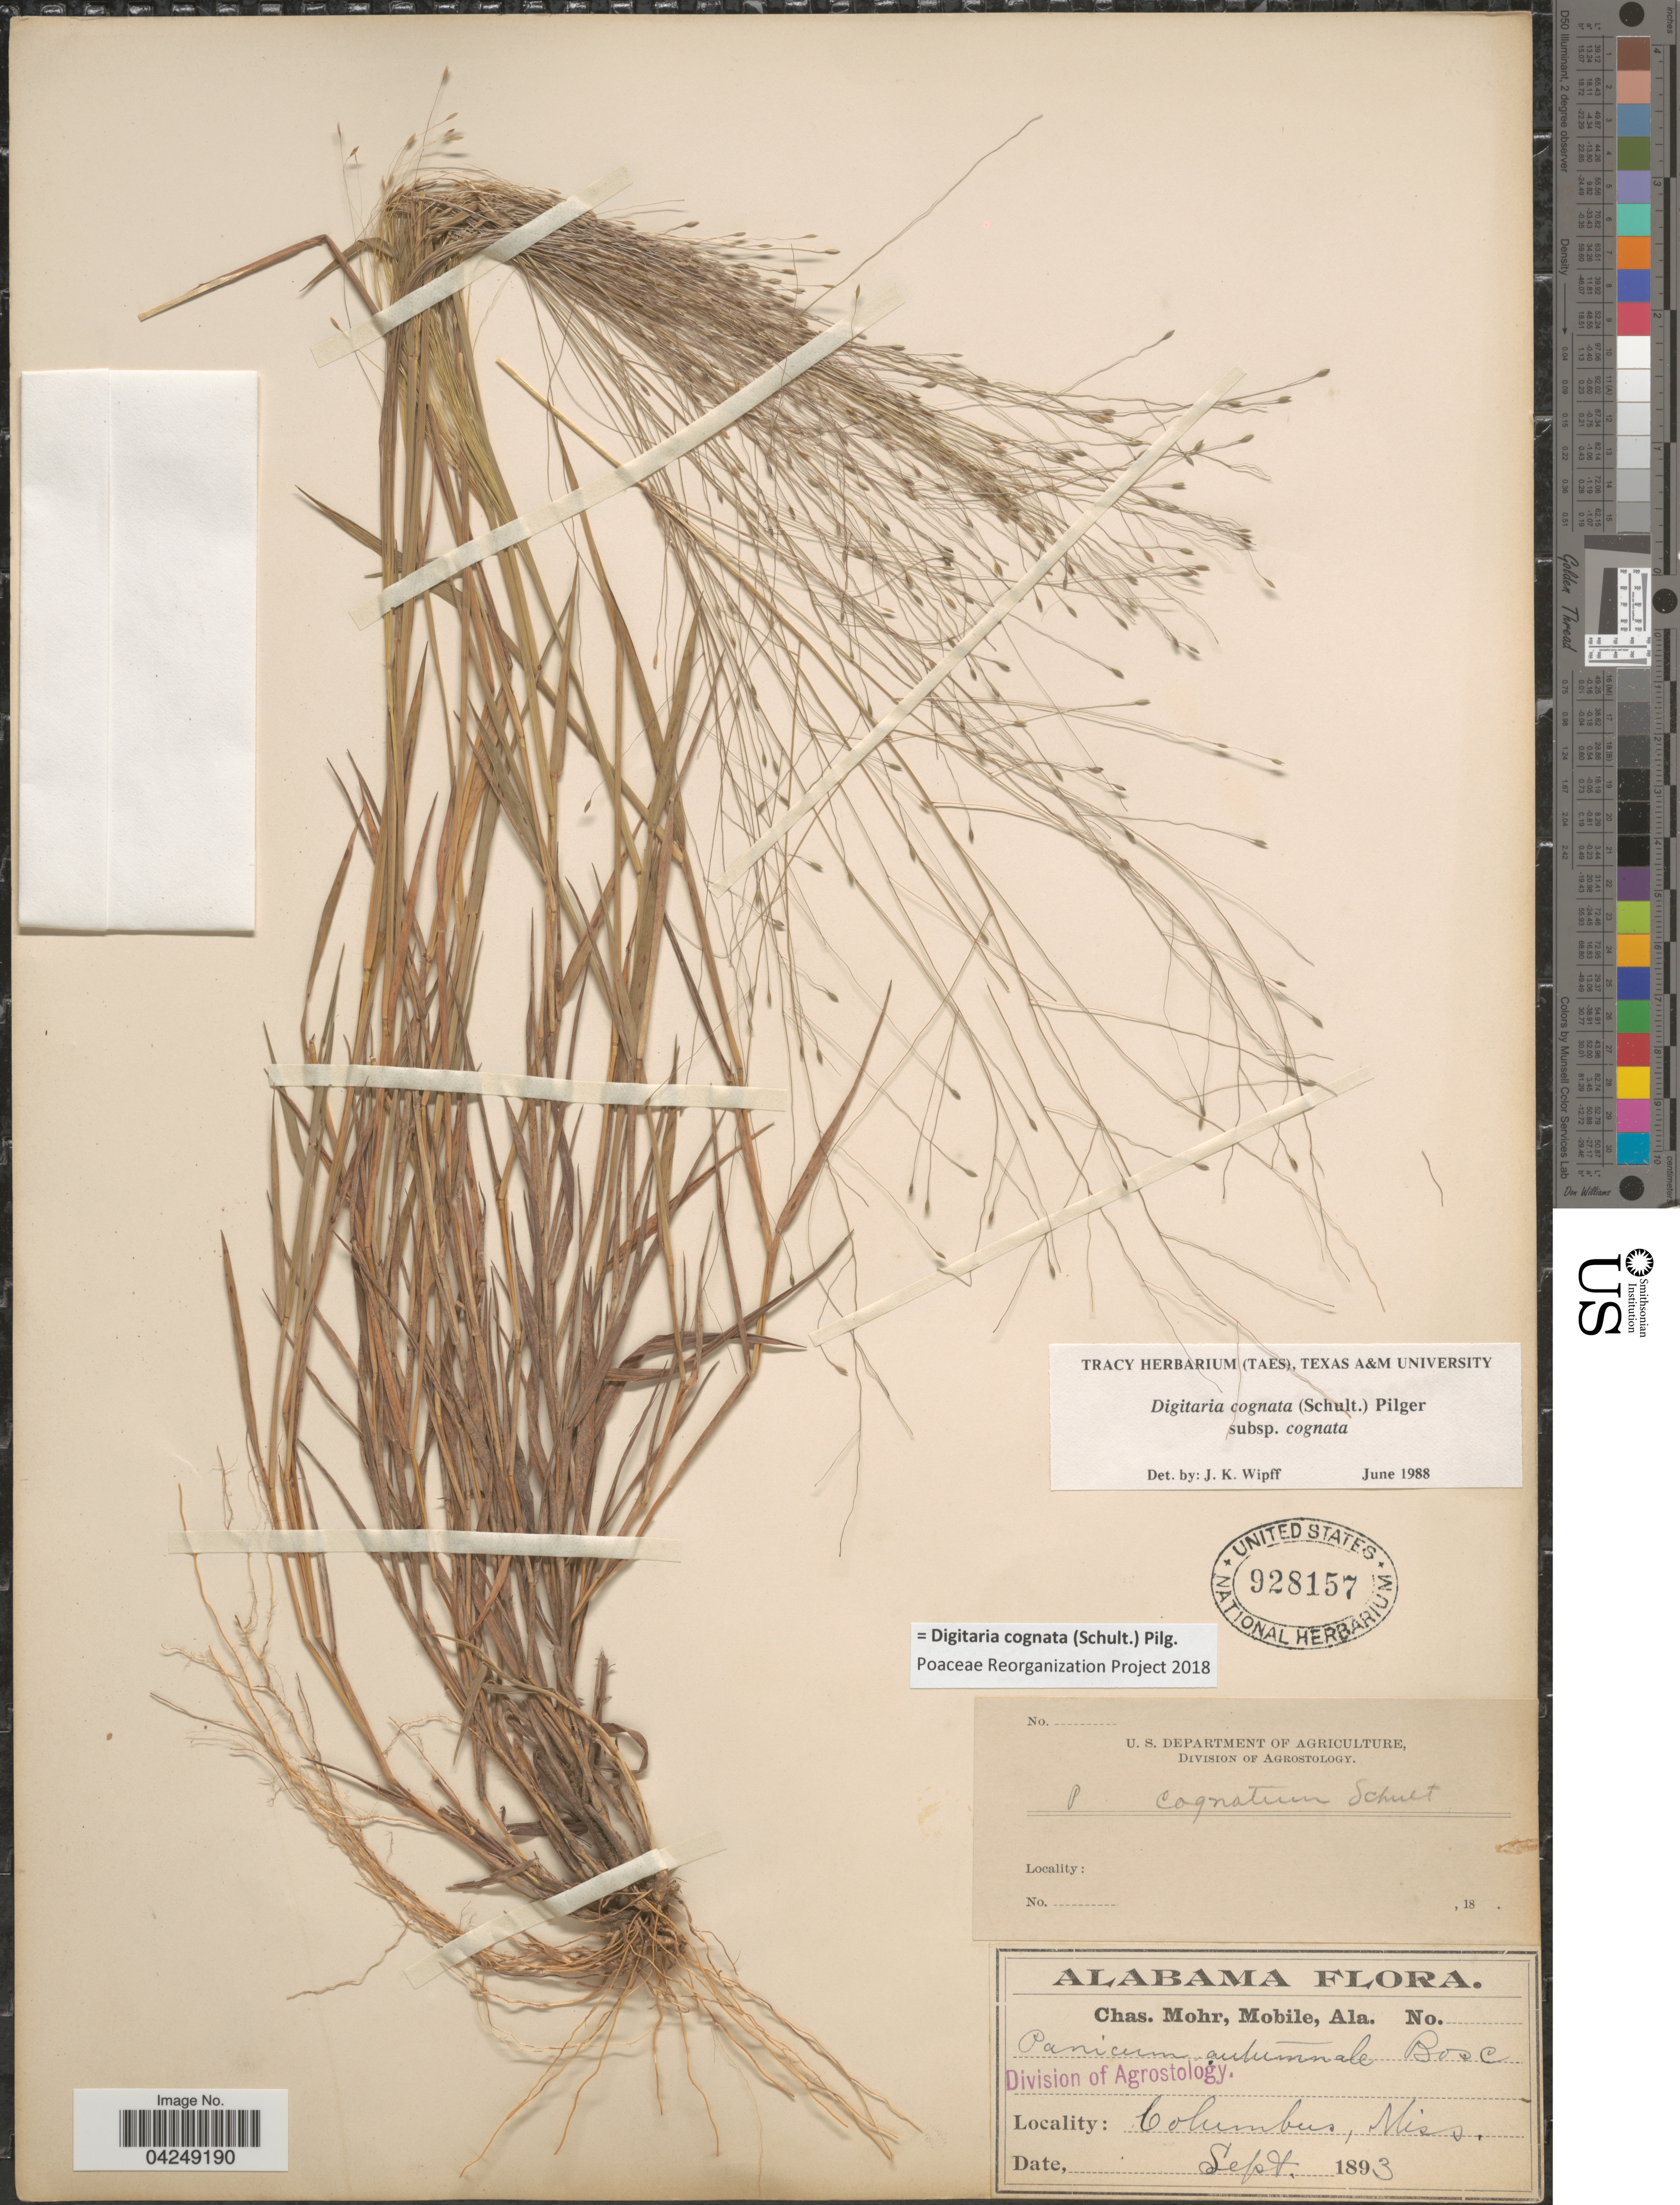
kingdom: Plantae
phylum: Tracheophyta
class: Liliopsida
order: Poales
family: Poaceae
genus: Digitaria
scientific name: Digitaria cognata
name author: (Scult.) Pilg.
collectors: Mohr, C. T. (herbarium)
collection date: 1893-09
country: United States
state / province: Mississippi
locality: Columbus.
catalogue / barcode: US 928157